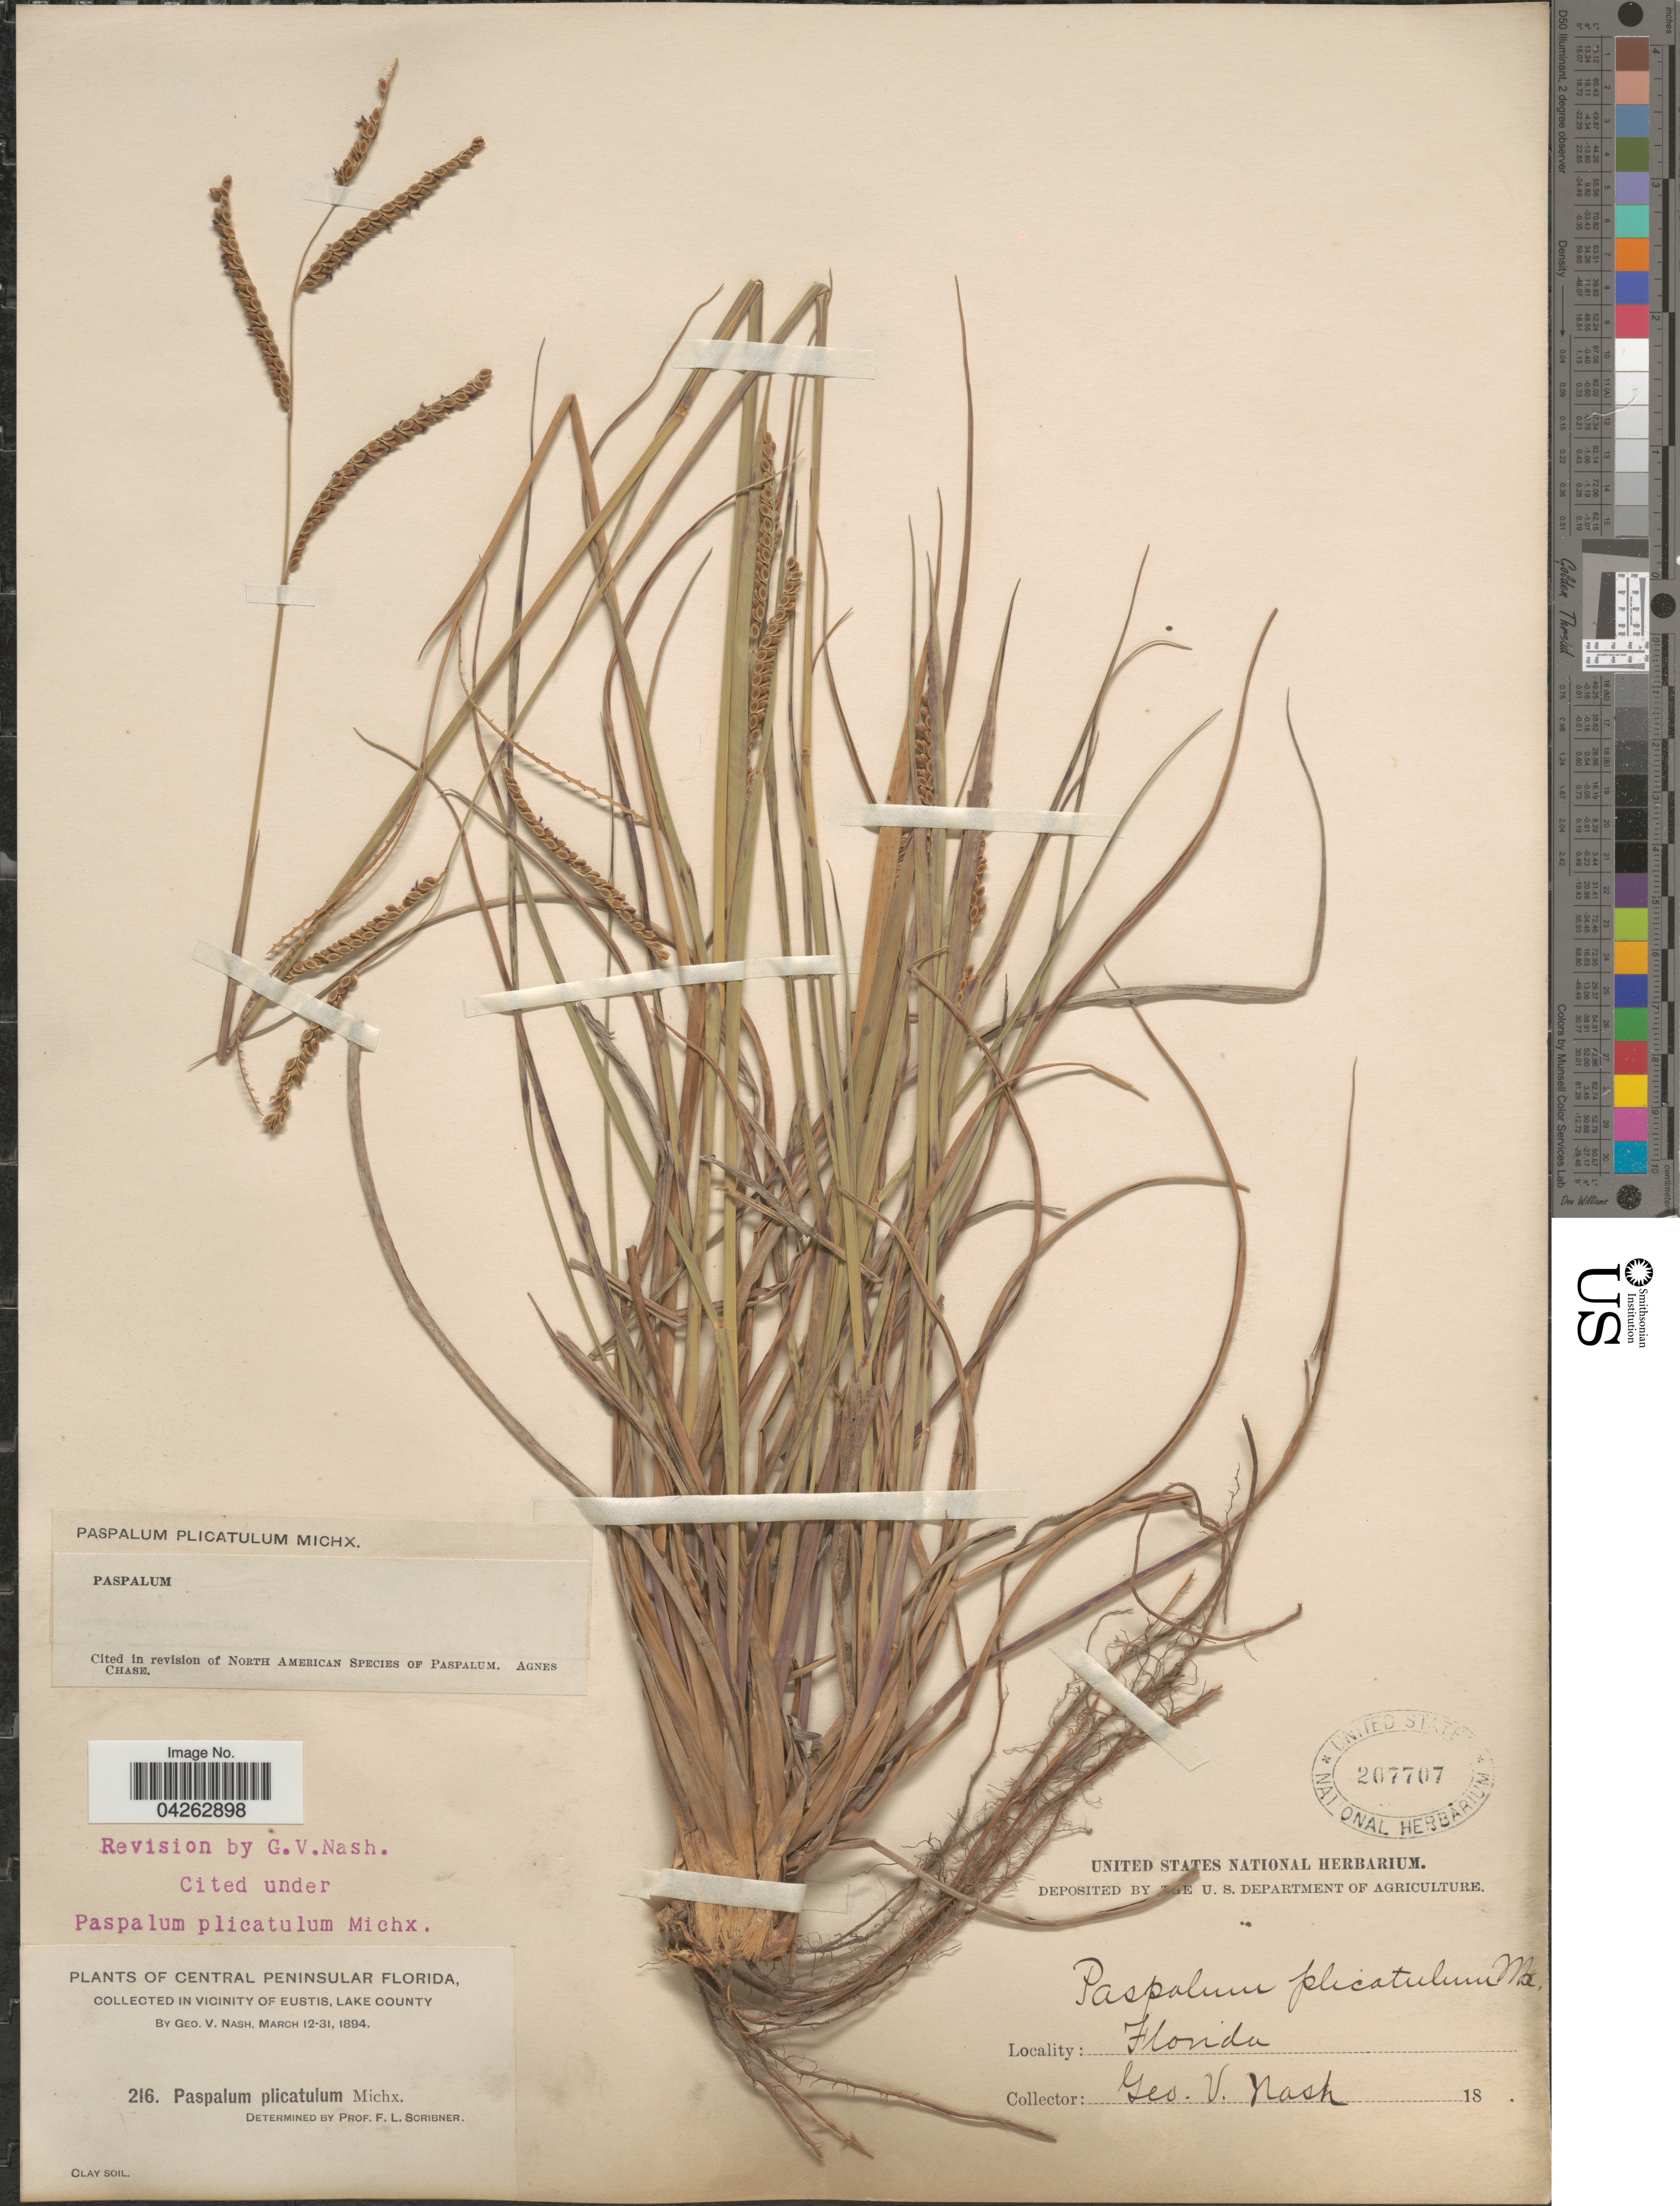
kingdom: Plantae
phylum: Tracheophyta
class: Liliopsida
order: Poales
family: Poaceae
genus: Paspalum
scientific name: Paspalum plicatulum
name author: Michx.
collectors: G. V. Nash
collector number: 216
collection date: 1894-03-12/1894-03-31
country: United States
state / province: Florida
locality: Central Peninsular Florida. In vicinity of Eustis, Lake County.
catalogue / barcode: US 207707